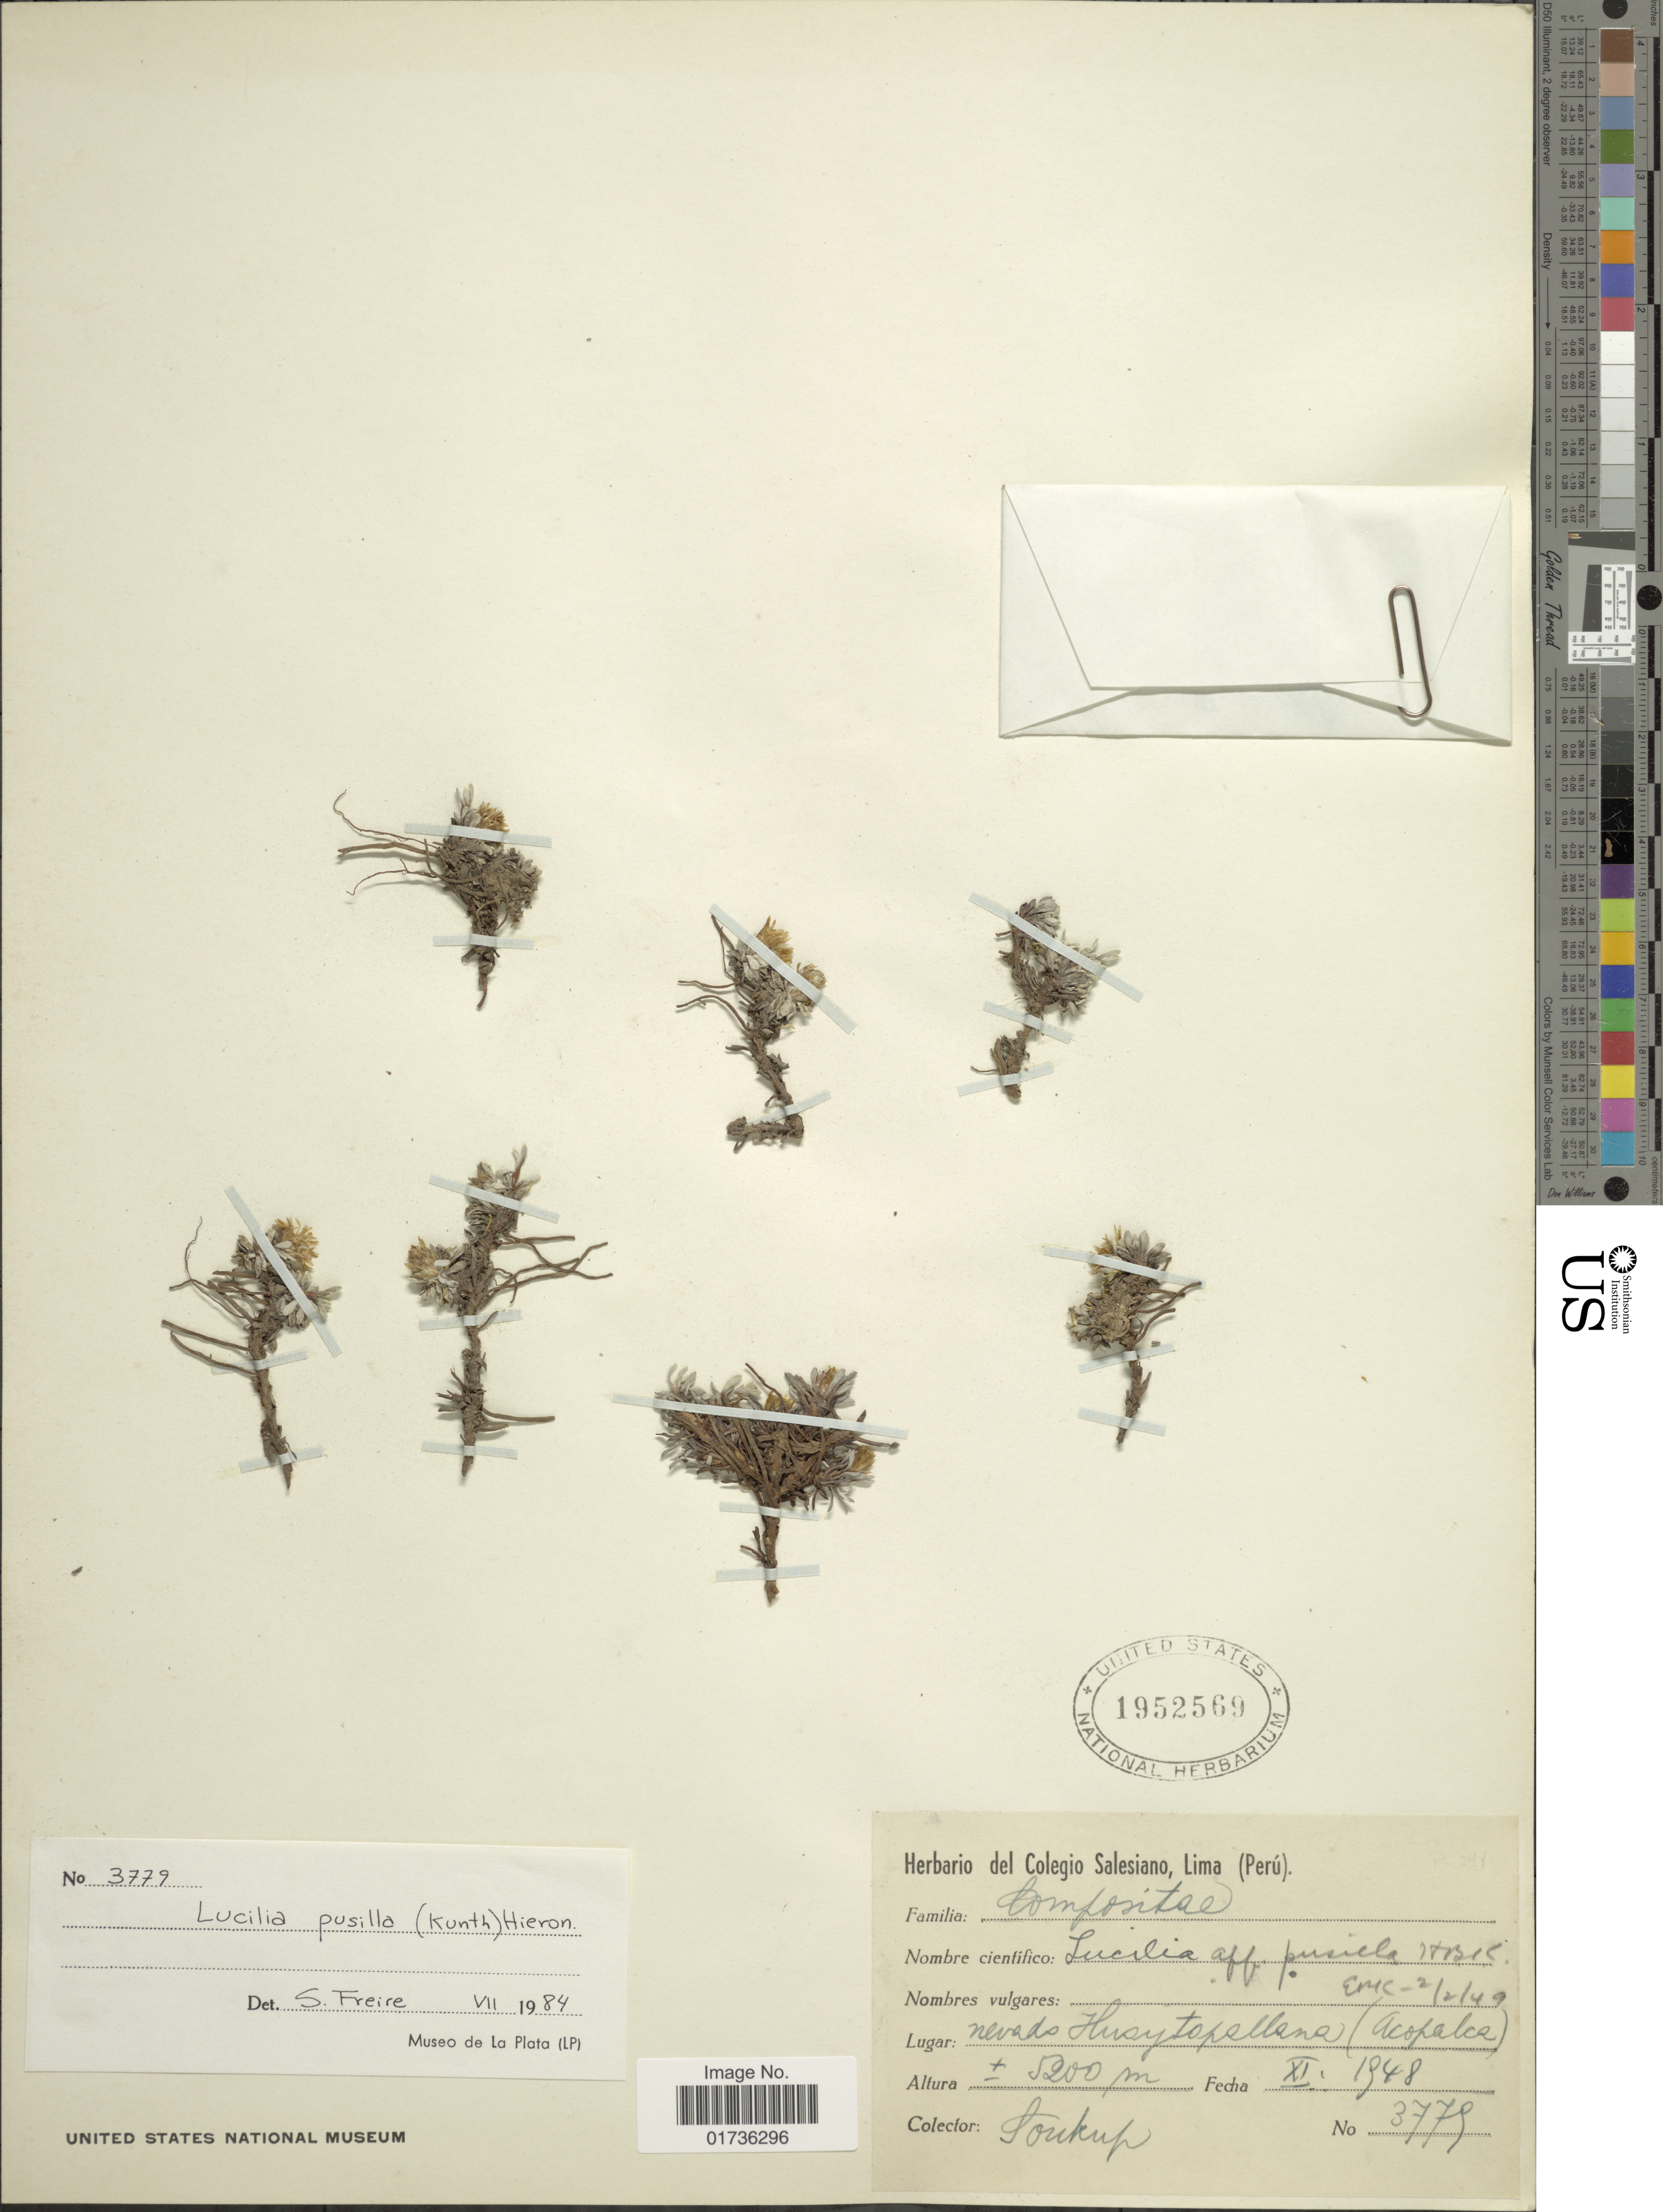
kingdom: Plantae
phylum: Tracheophyta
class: Magnoliopsida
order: Asterales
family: Asteraceae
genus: Lucilia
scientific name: Lucilia kunthiana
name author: (DC.) Zardini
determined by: Dillon, M. O.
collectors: -- Soukup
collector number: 3779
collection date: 1948-11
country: Peru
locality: Nevado Huaytapallana (Acopalca)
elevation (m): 5200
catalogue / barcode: US 1952569